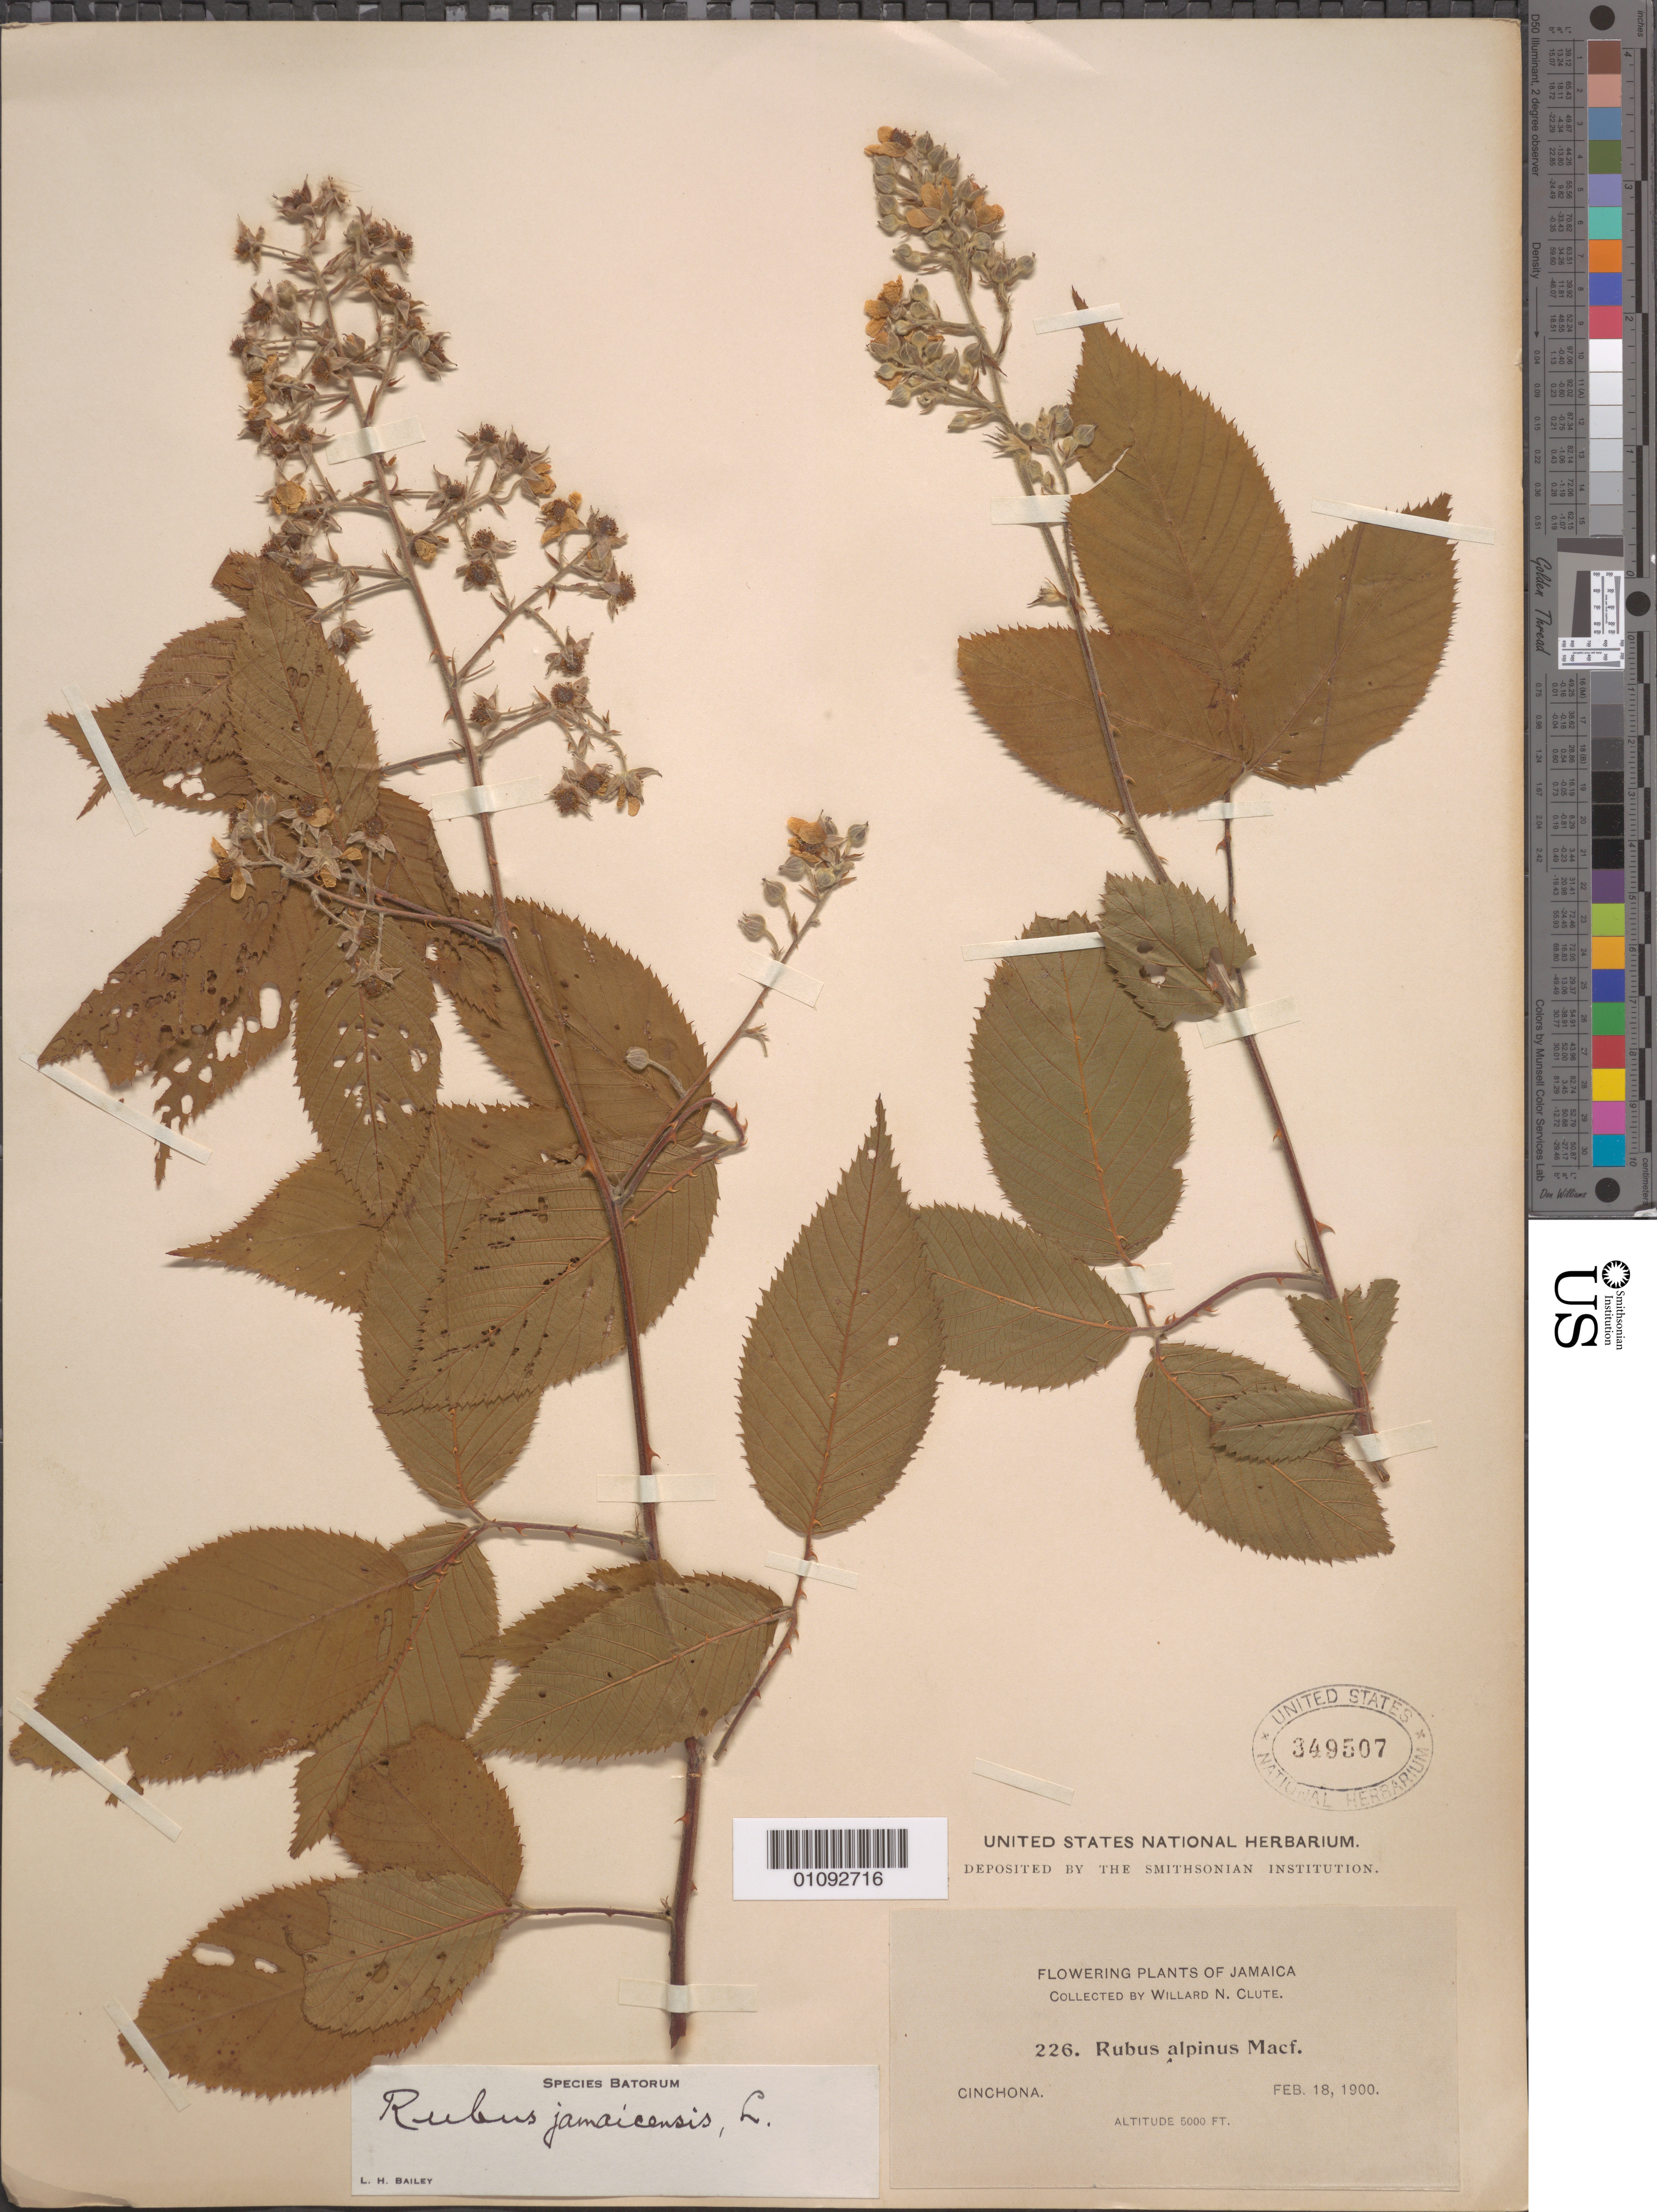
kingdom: Plantae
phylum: Tracheophyta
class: Magnoliopsida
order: Rosales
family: Rosaceae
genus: Rubus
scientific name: Rubus jamaicensis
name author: L.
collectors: W. N. Clute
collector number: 226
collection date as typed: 18 Feb 1900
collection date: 1900-02-18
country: Jamaica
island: Jamaica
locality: Cinchona.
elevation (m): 1524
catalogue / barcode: US 349507